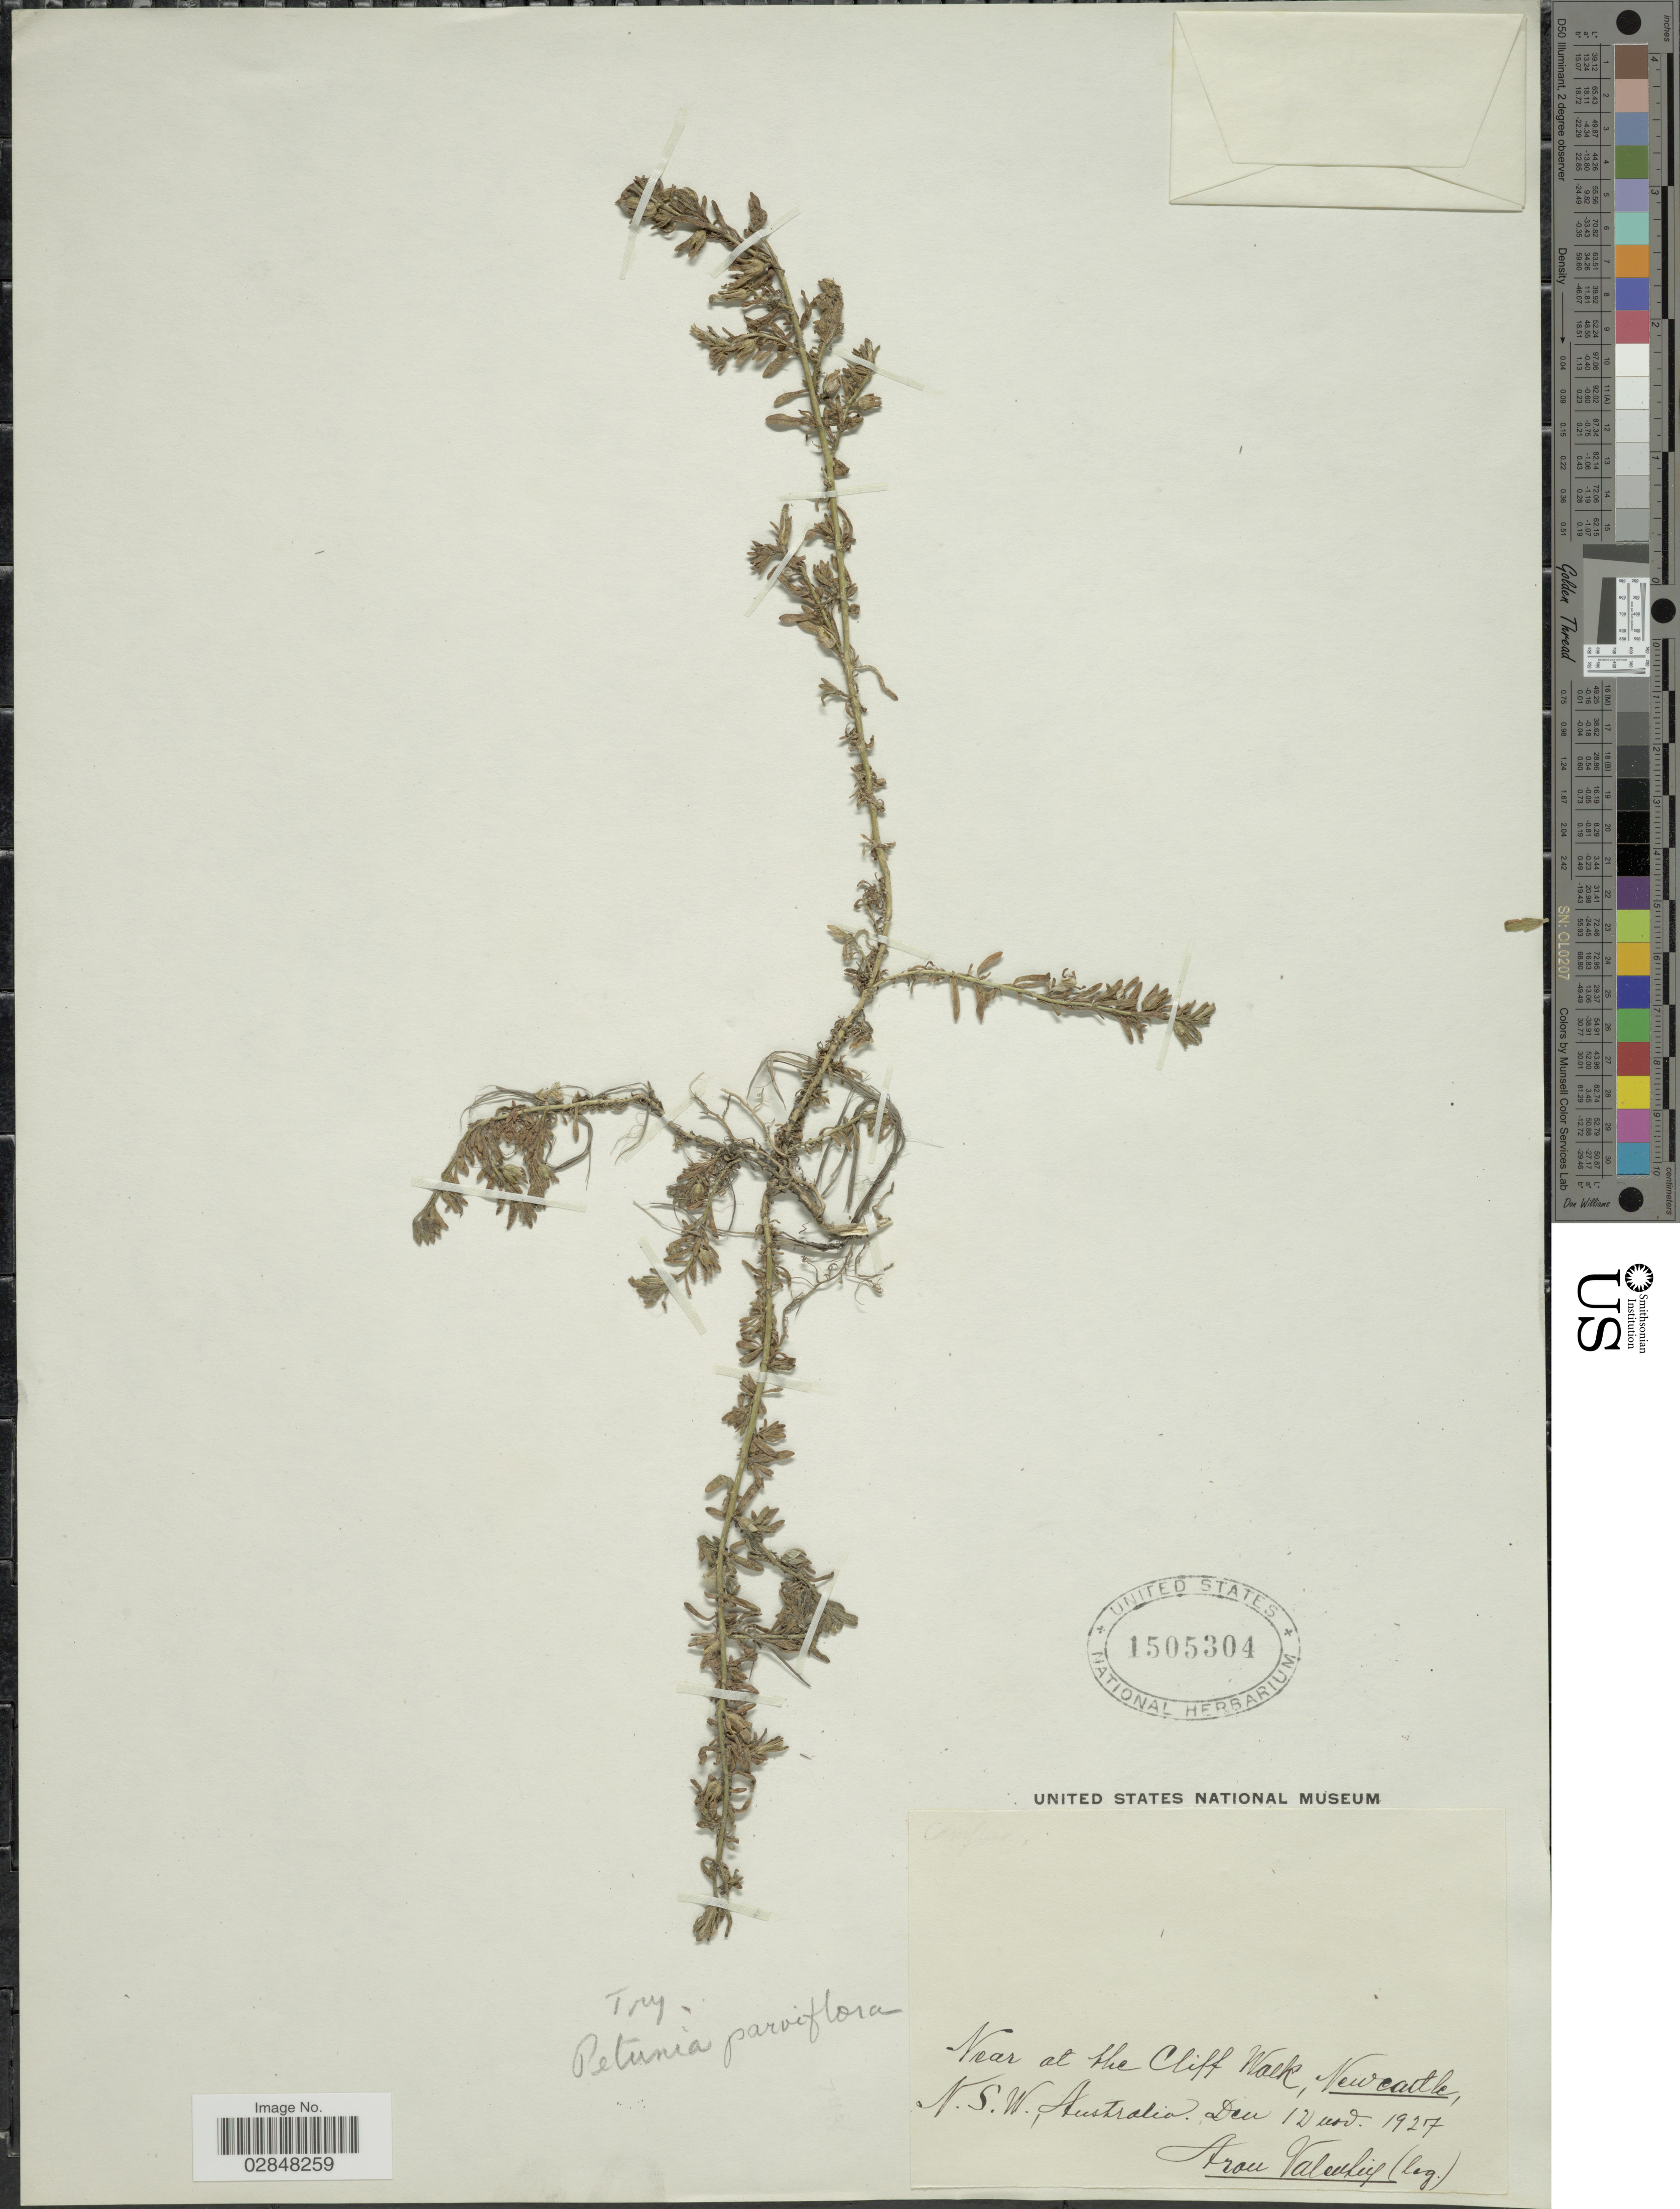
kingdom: Plantae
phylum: Tracheophyta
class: Magnoliopsida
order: Solanales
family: Solanaceae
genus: Petunia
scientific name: Petunia parviflora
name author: Juss.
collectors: A. Valentin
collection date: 1927-11-12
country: Australia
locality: Near at the Cliff Walk, Newcastle, N.S.W.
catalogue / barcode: US 1505304